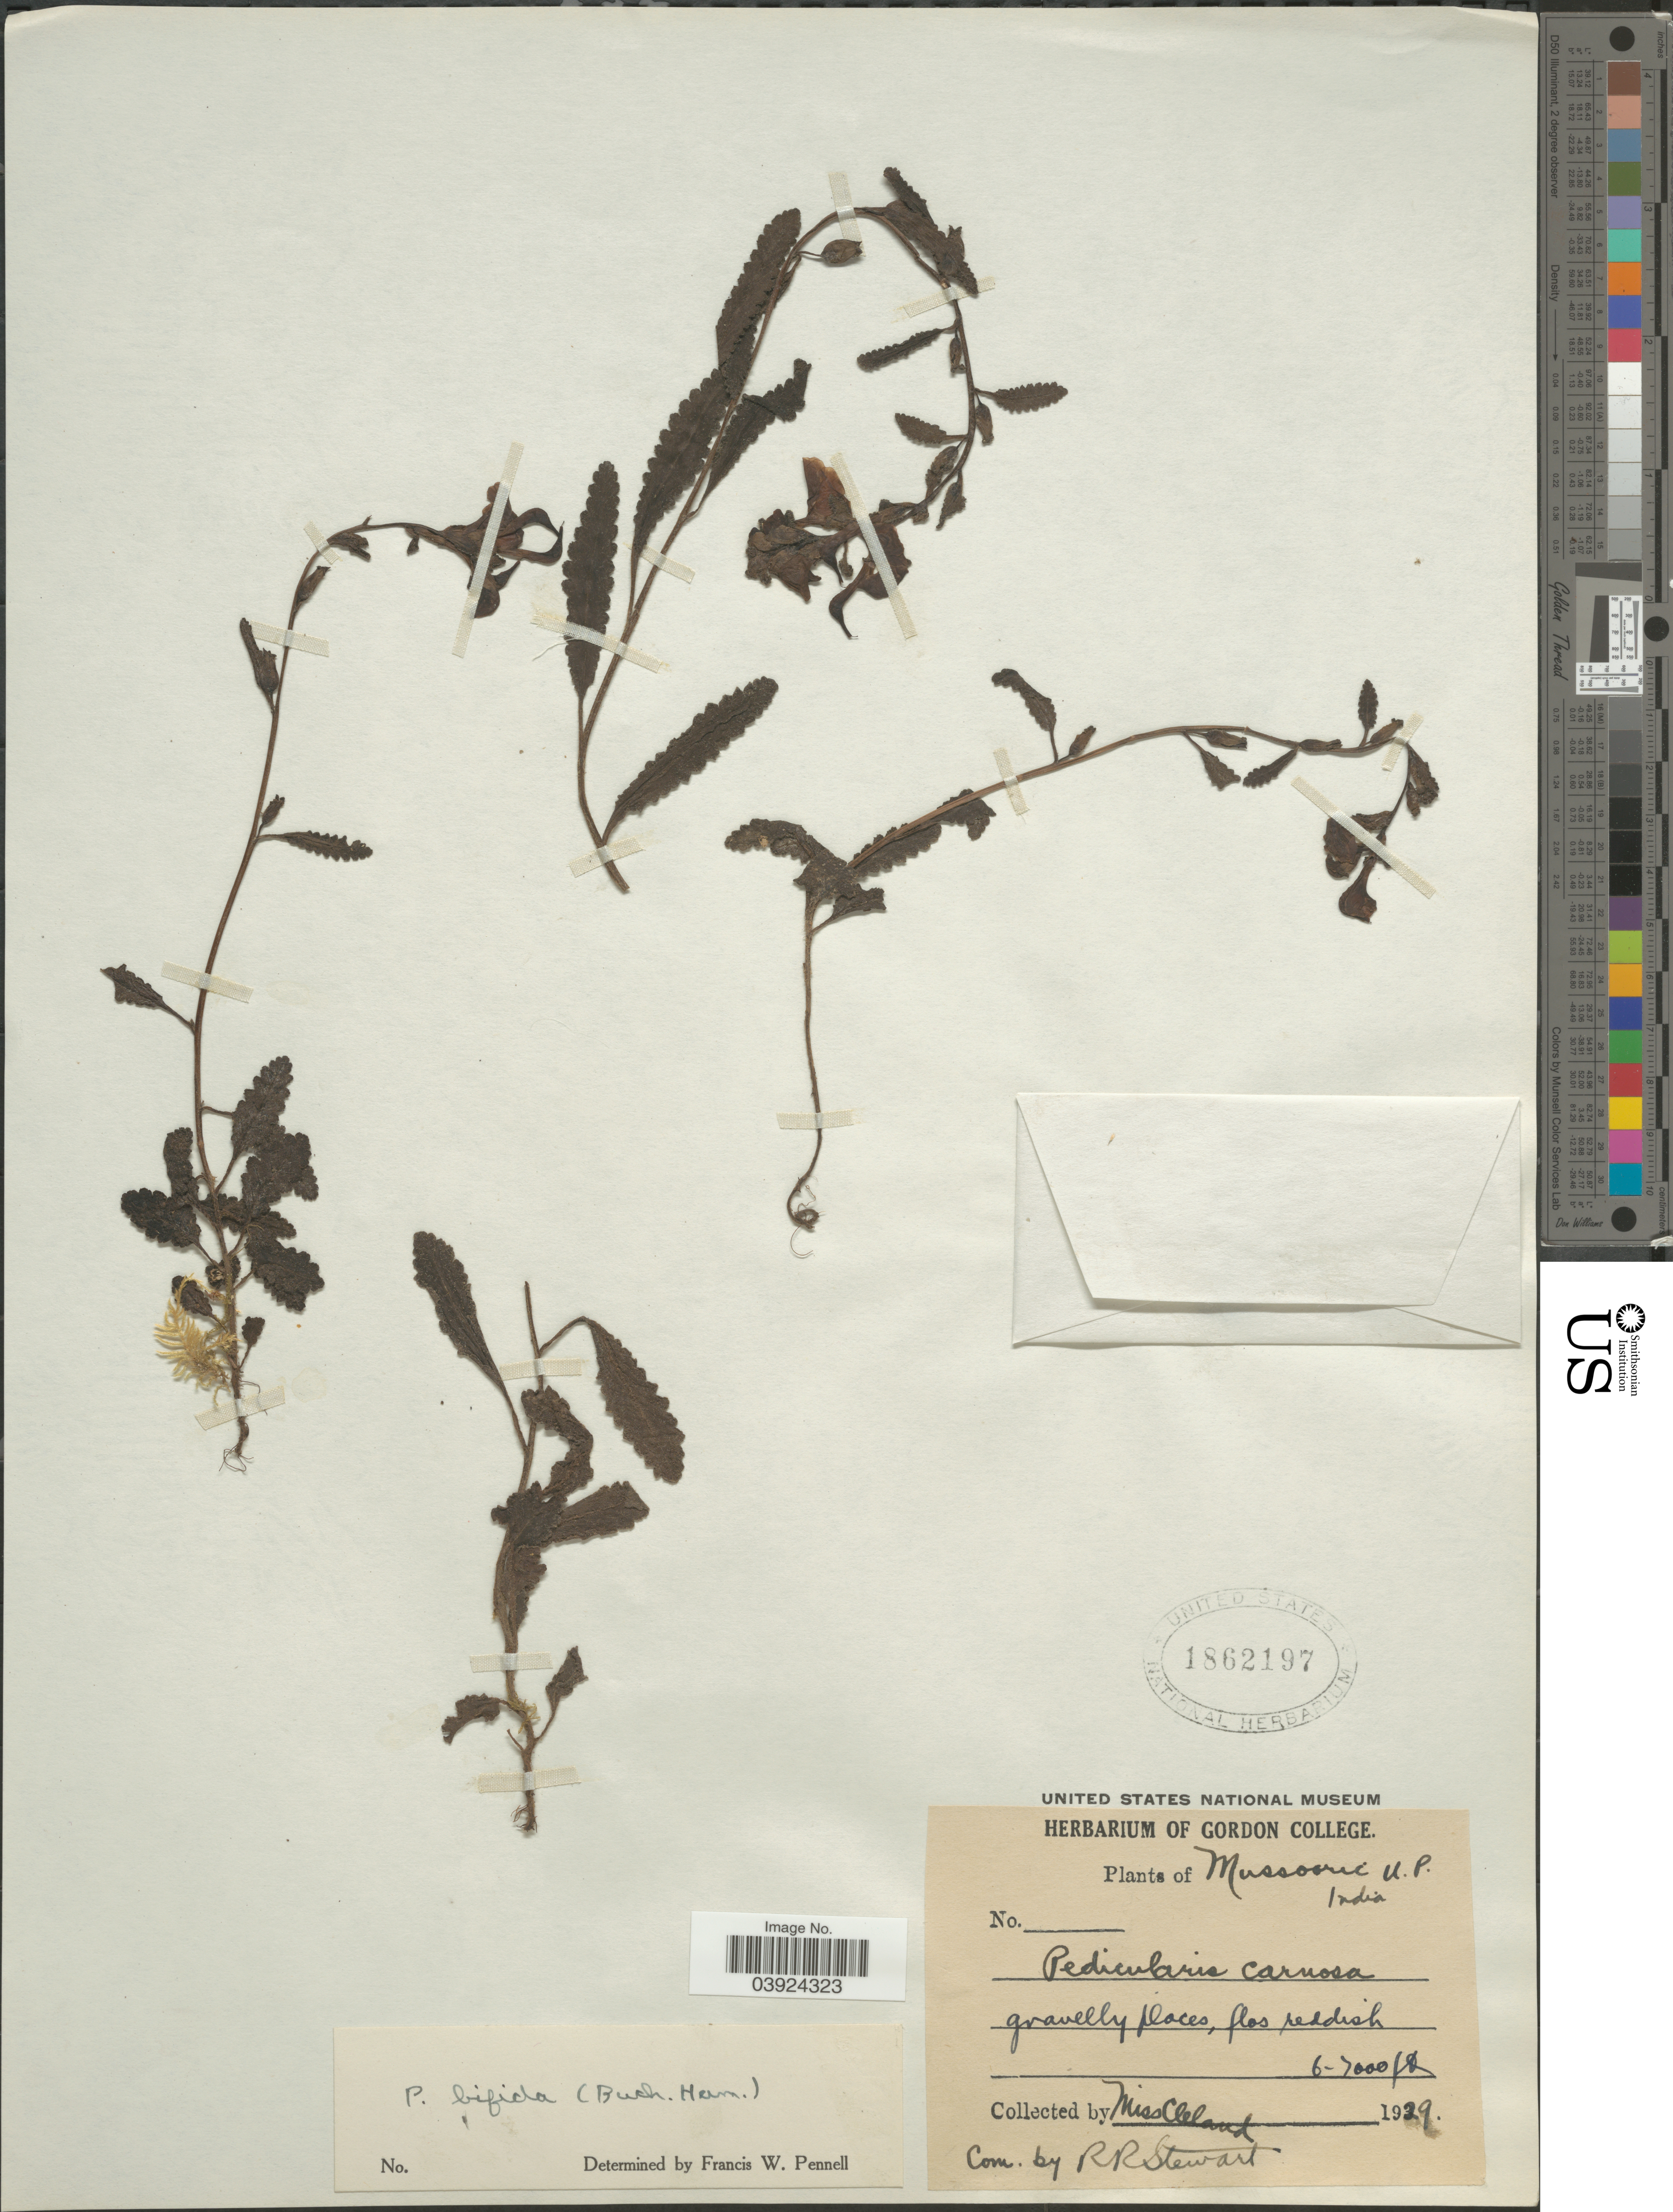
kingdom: Plantae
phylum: Tracheophyta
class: Magnoliopsida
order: Lamiales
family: Orobanchaceae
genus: Pedicularis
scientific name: Pedicularis bifida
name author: Pennell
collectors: Miss Cleland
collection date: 1929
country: India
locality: Mussoorie N.P.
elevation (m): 1829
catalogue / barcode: US 1862197